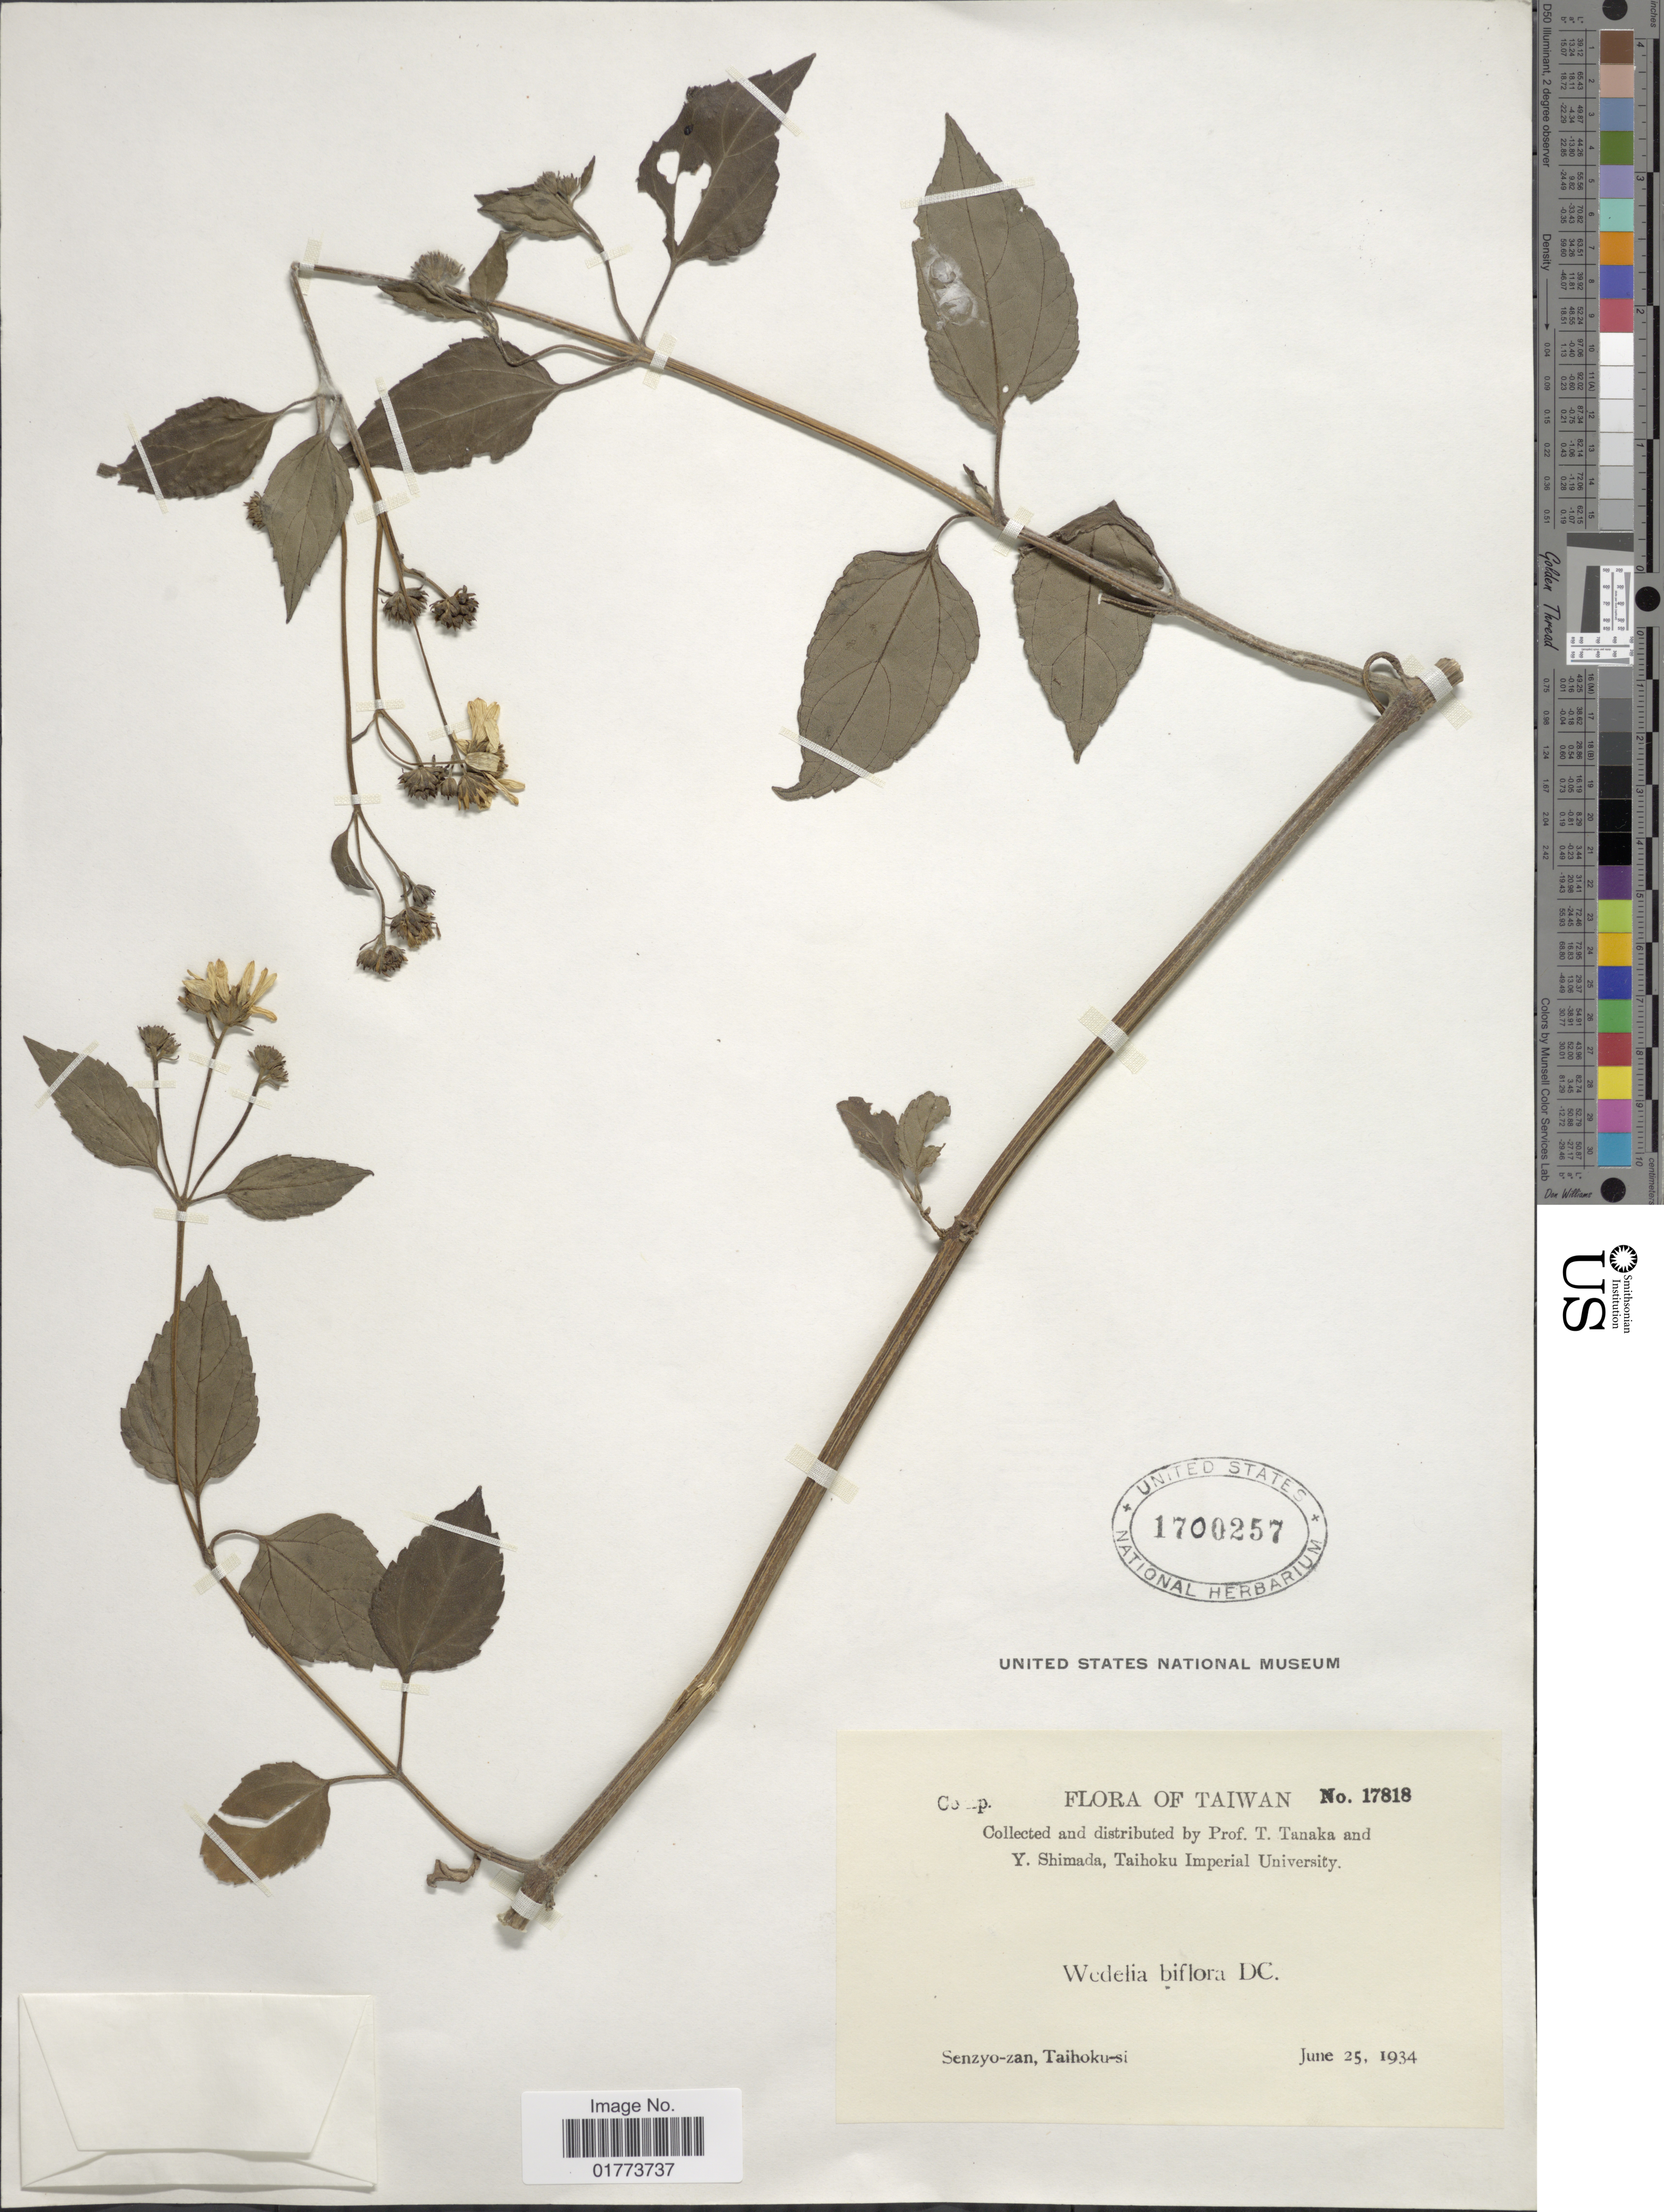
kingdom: Plantae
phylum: Tracheophyta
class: Magnoliopsida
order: Asterales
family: Asteraceae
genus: Wollastonia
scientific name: Wollastonia biflora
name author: (L.) DC.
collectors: T. Tanaka & Y. Shimada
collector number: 17818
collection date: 1934-06-25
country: Taiwan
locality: Taiwan. Senzyo-zan, Taihoku-si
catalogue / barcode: US 1700257